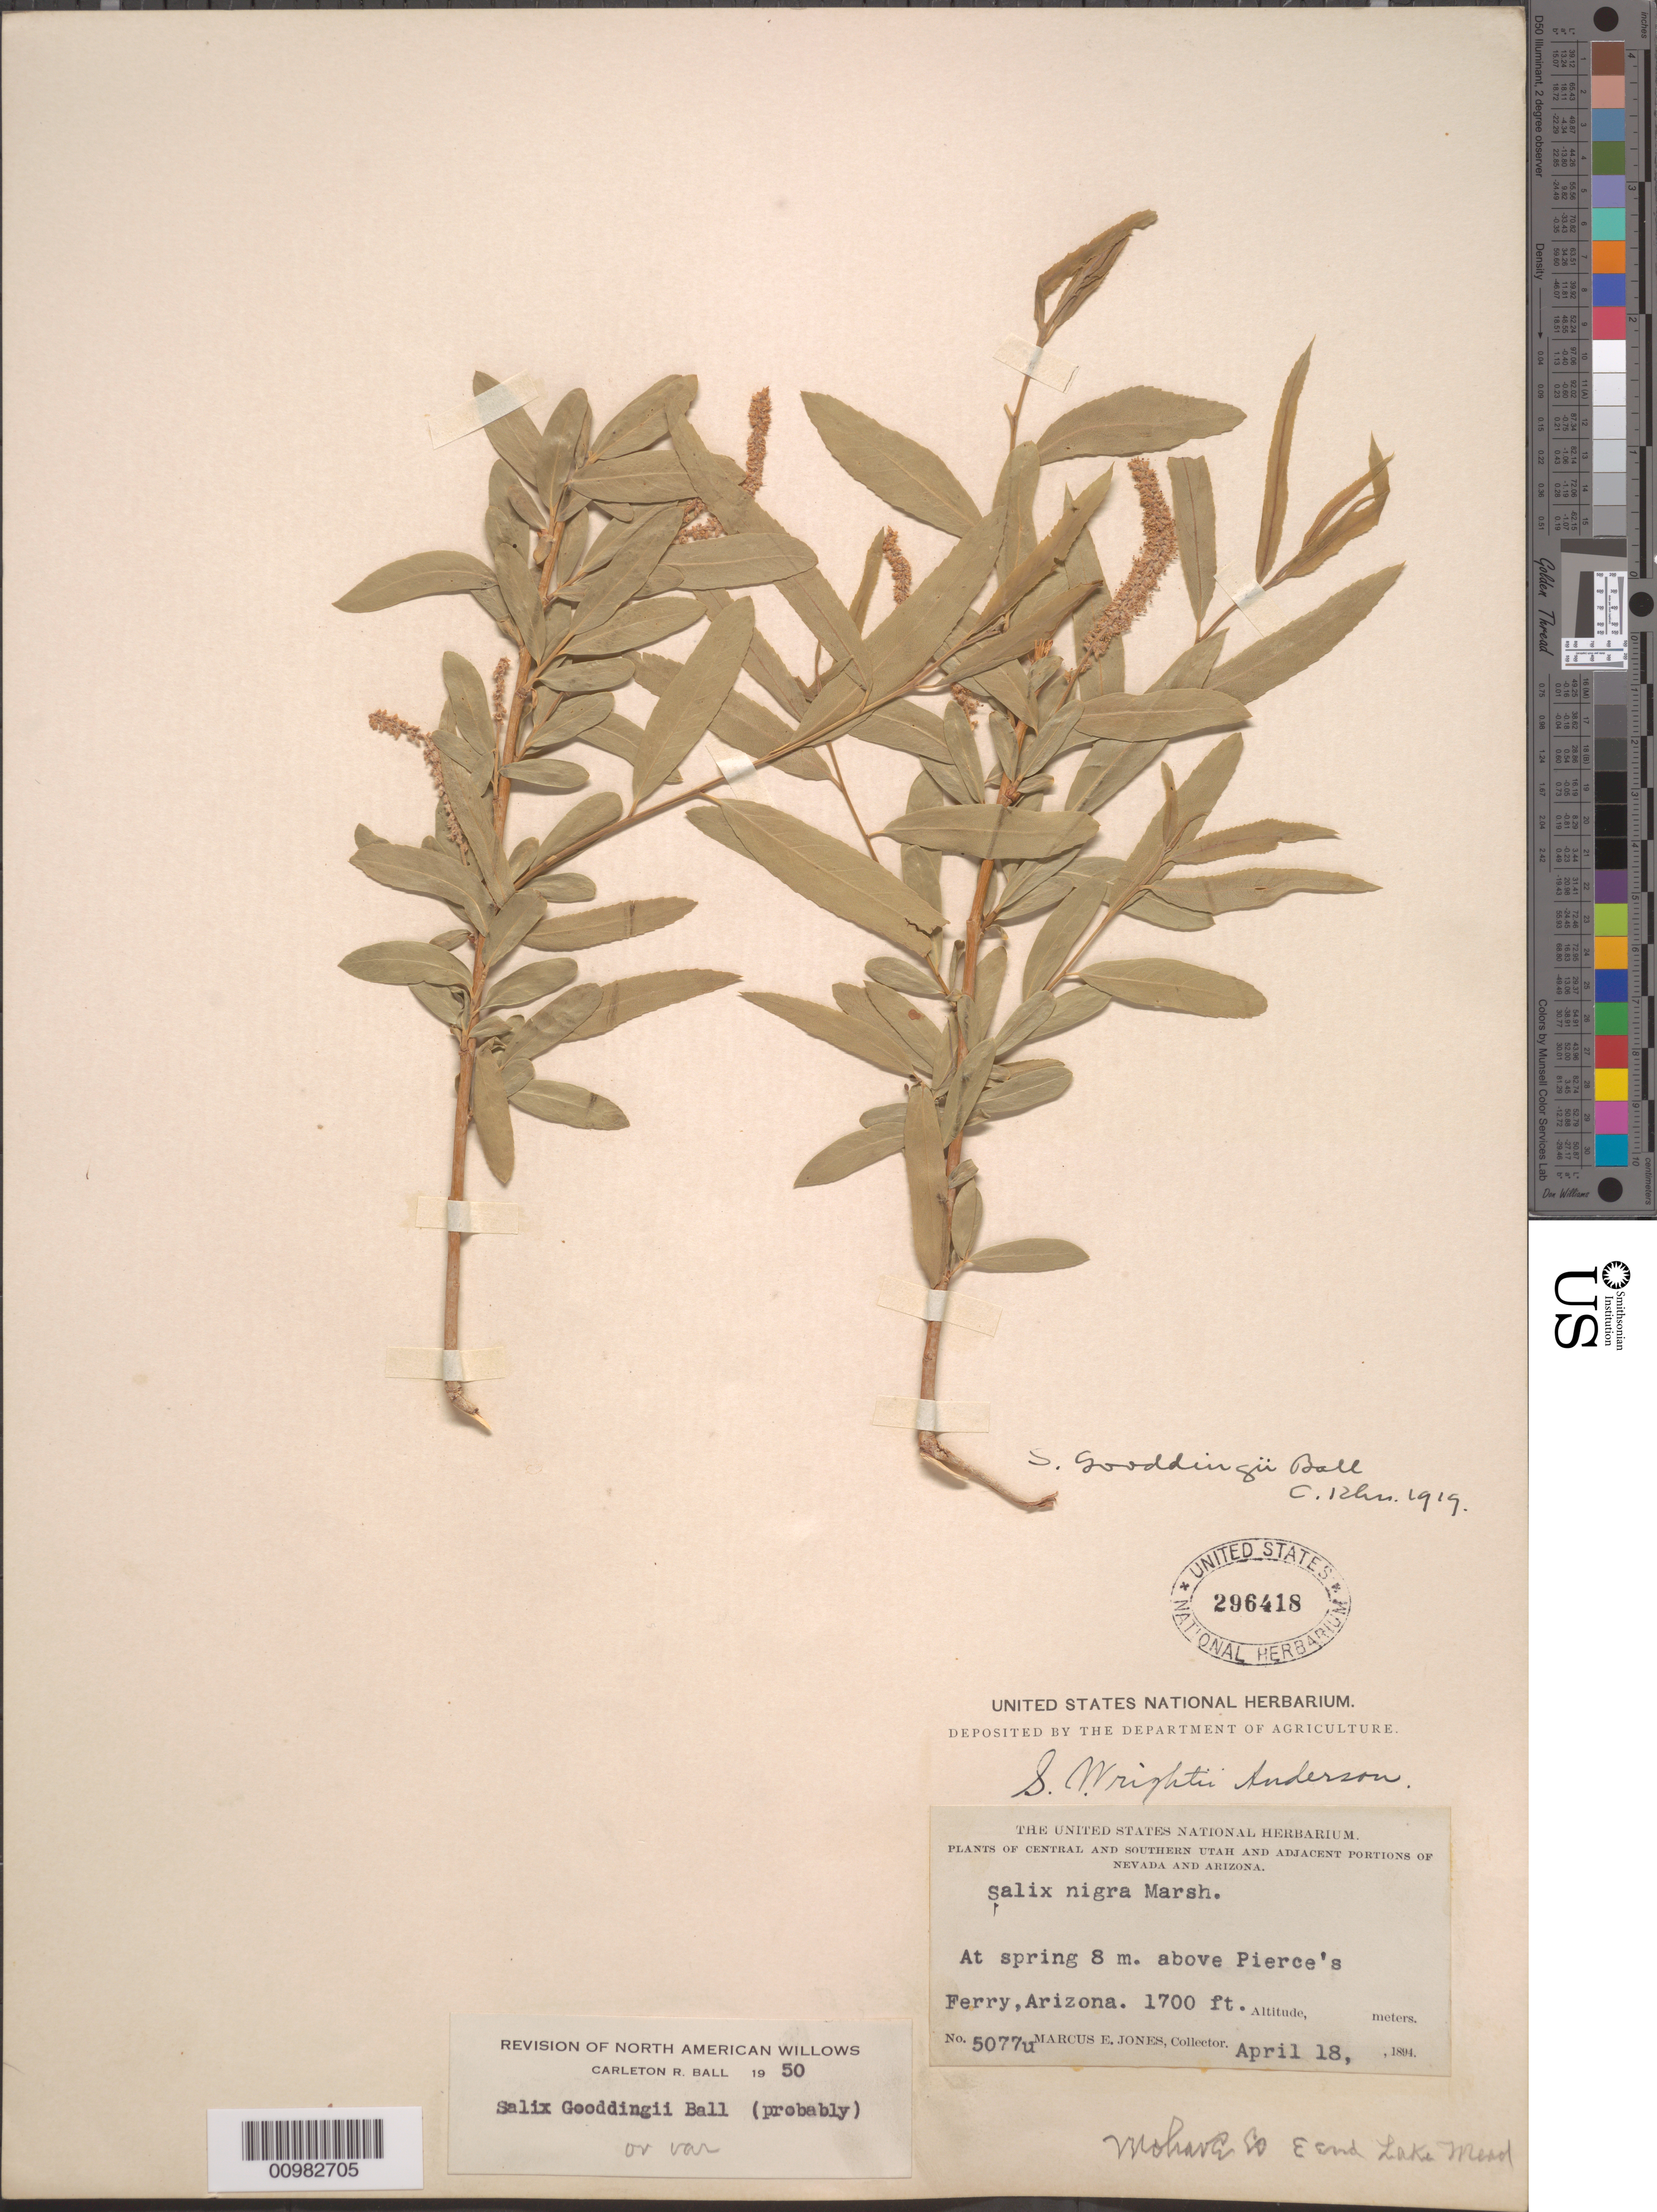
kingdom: Plantae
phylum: Tracheophyta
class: Magnoliopsida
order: Malpighiales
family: Salicaceae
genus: Salix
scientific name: Salix gooddingii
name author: C.R. Ball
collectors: M. E. Jones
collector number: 5077u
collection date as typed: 18 Apr 1894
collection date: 1894-04-18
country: United States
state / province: Arizona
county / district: Mohave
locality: At spring 8 miles above Pierce's Ferry.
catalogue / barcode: US 296418